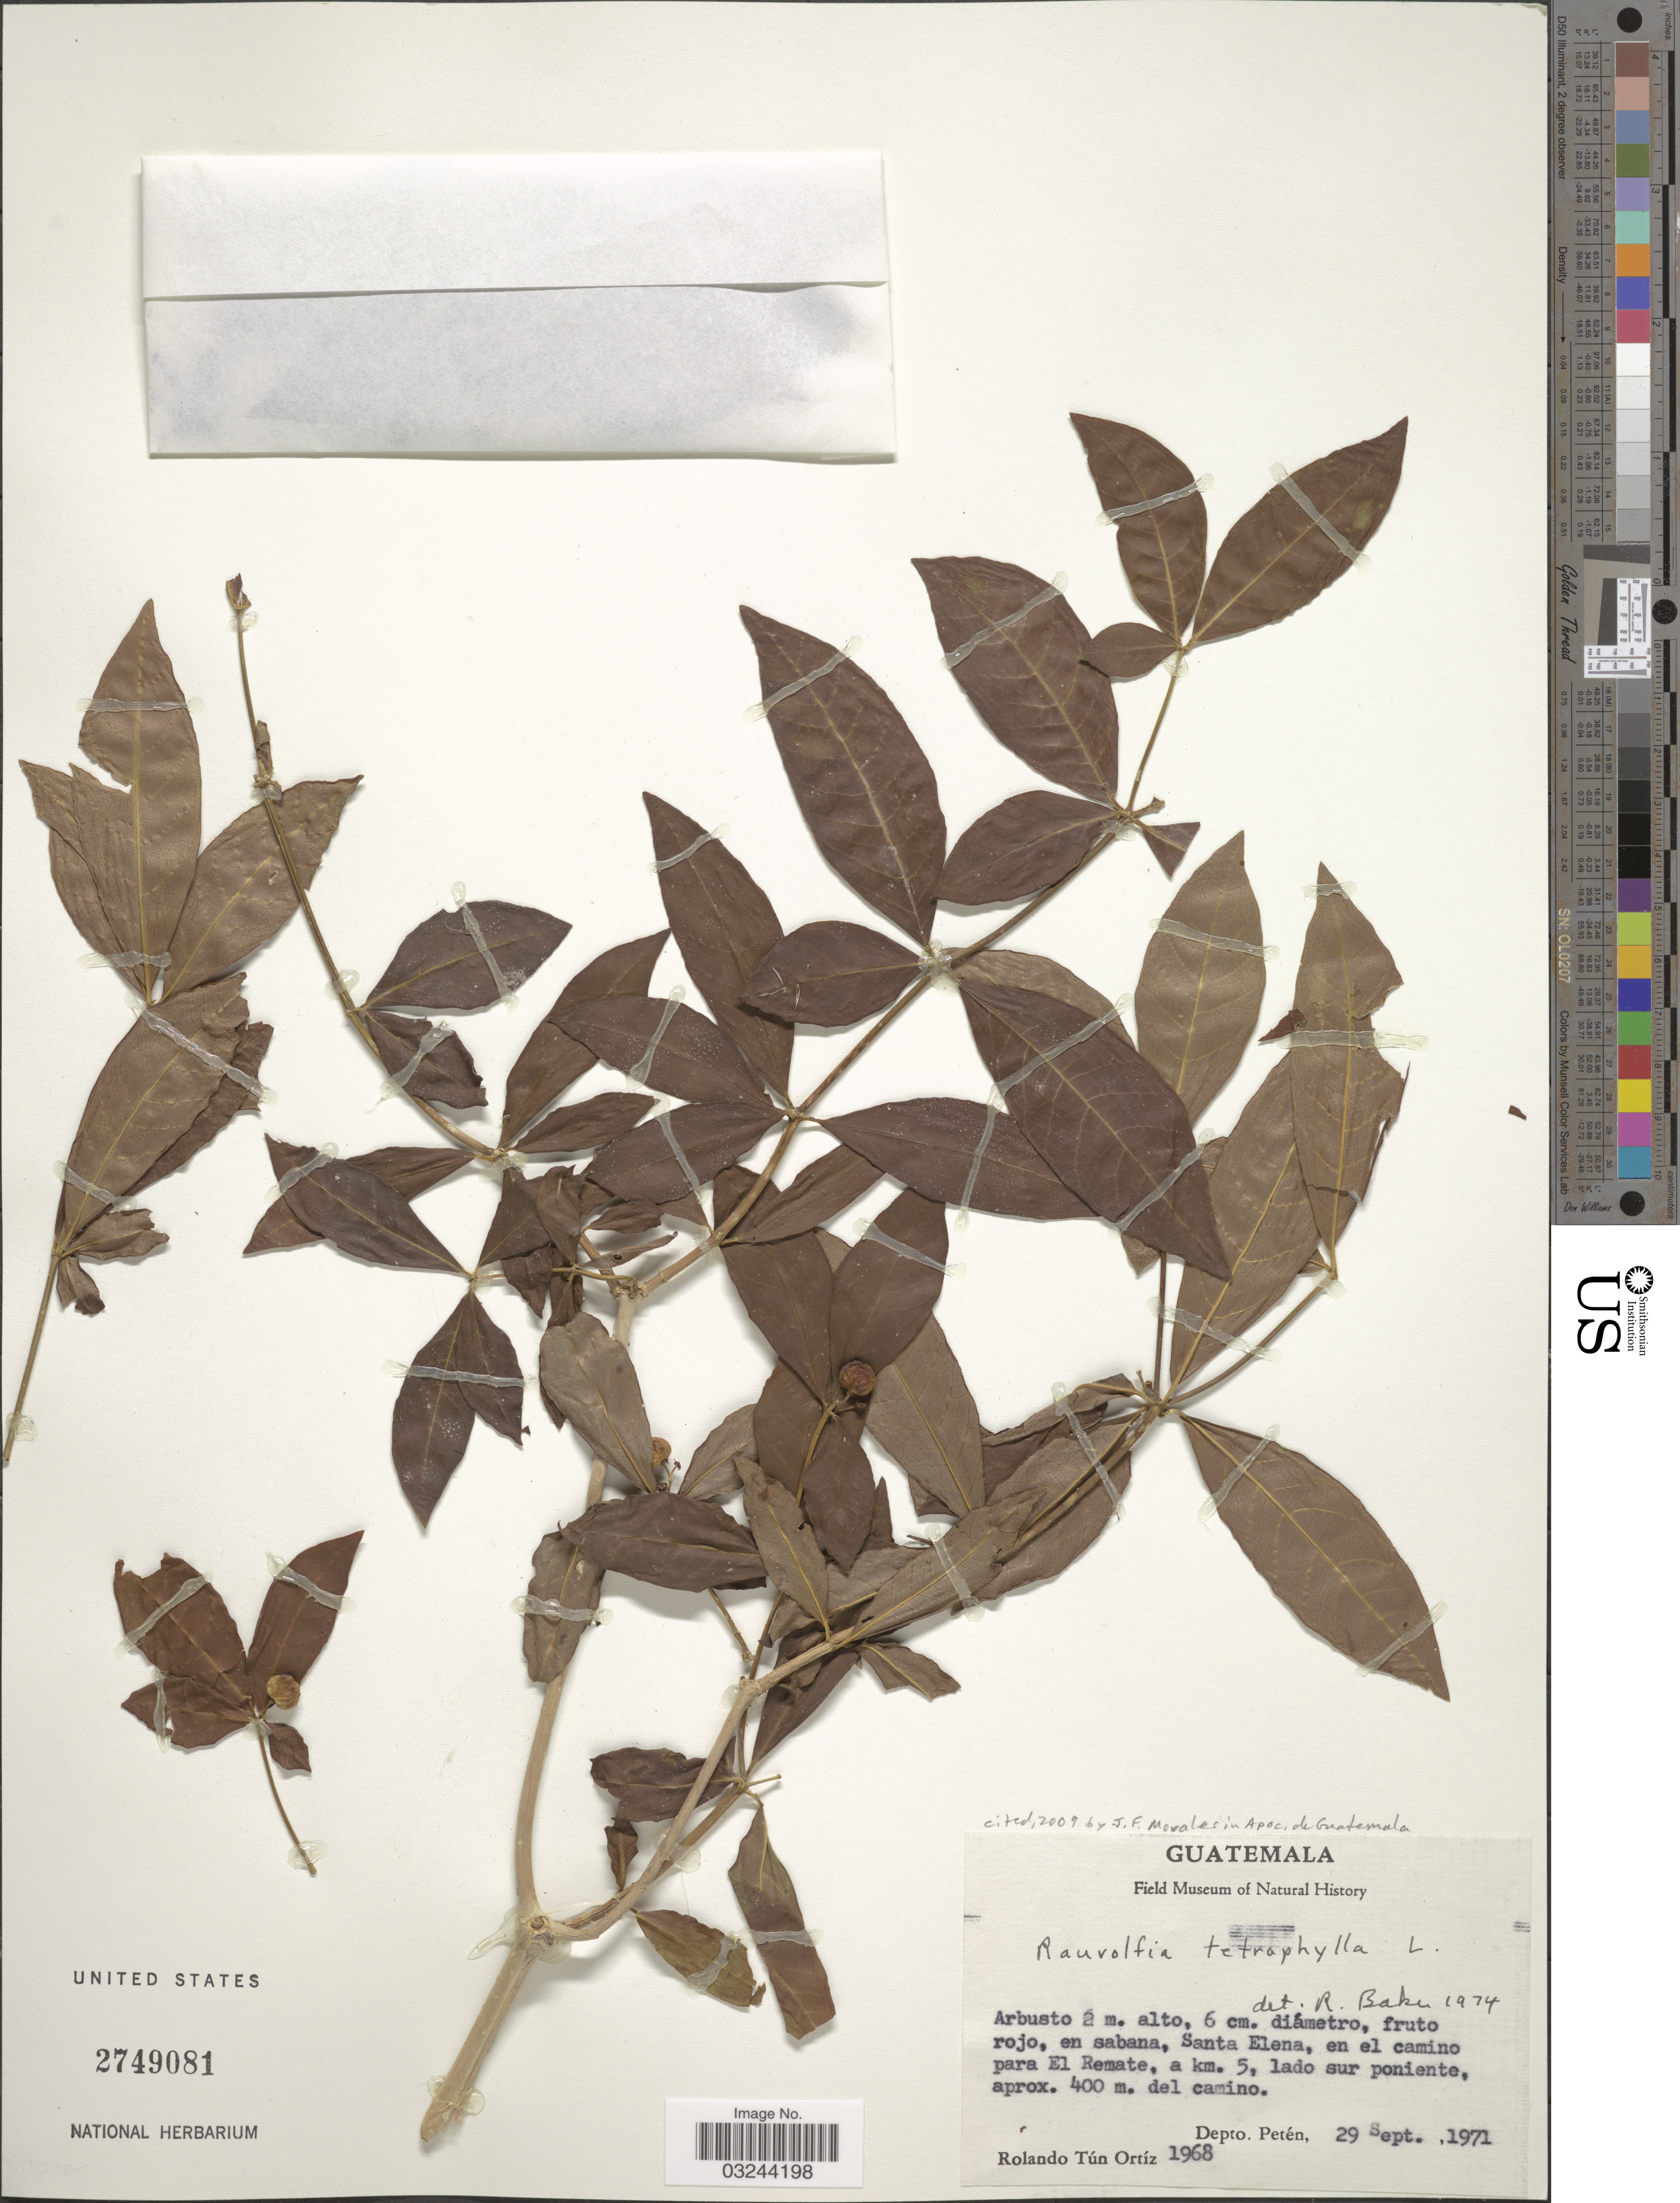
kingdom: Plantae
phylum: Tracheophyta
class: Magnoliopsida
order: Gentianales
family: Apocynaceae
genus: Rauvolfia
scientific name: Rauvolfia tetraphylla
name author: L.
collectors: R. T. Ortíz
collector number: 1968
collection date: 1971-09-29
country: Guatemala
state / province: El Petén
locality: Santa Elena, en el camino para El Remate, a km. 5, lado sur poniente, aprox. 400 m. del camino. Depto. Petén.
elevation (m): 400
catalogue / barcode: US 2749081